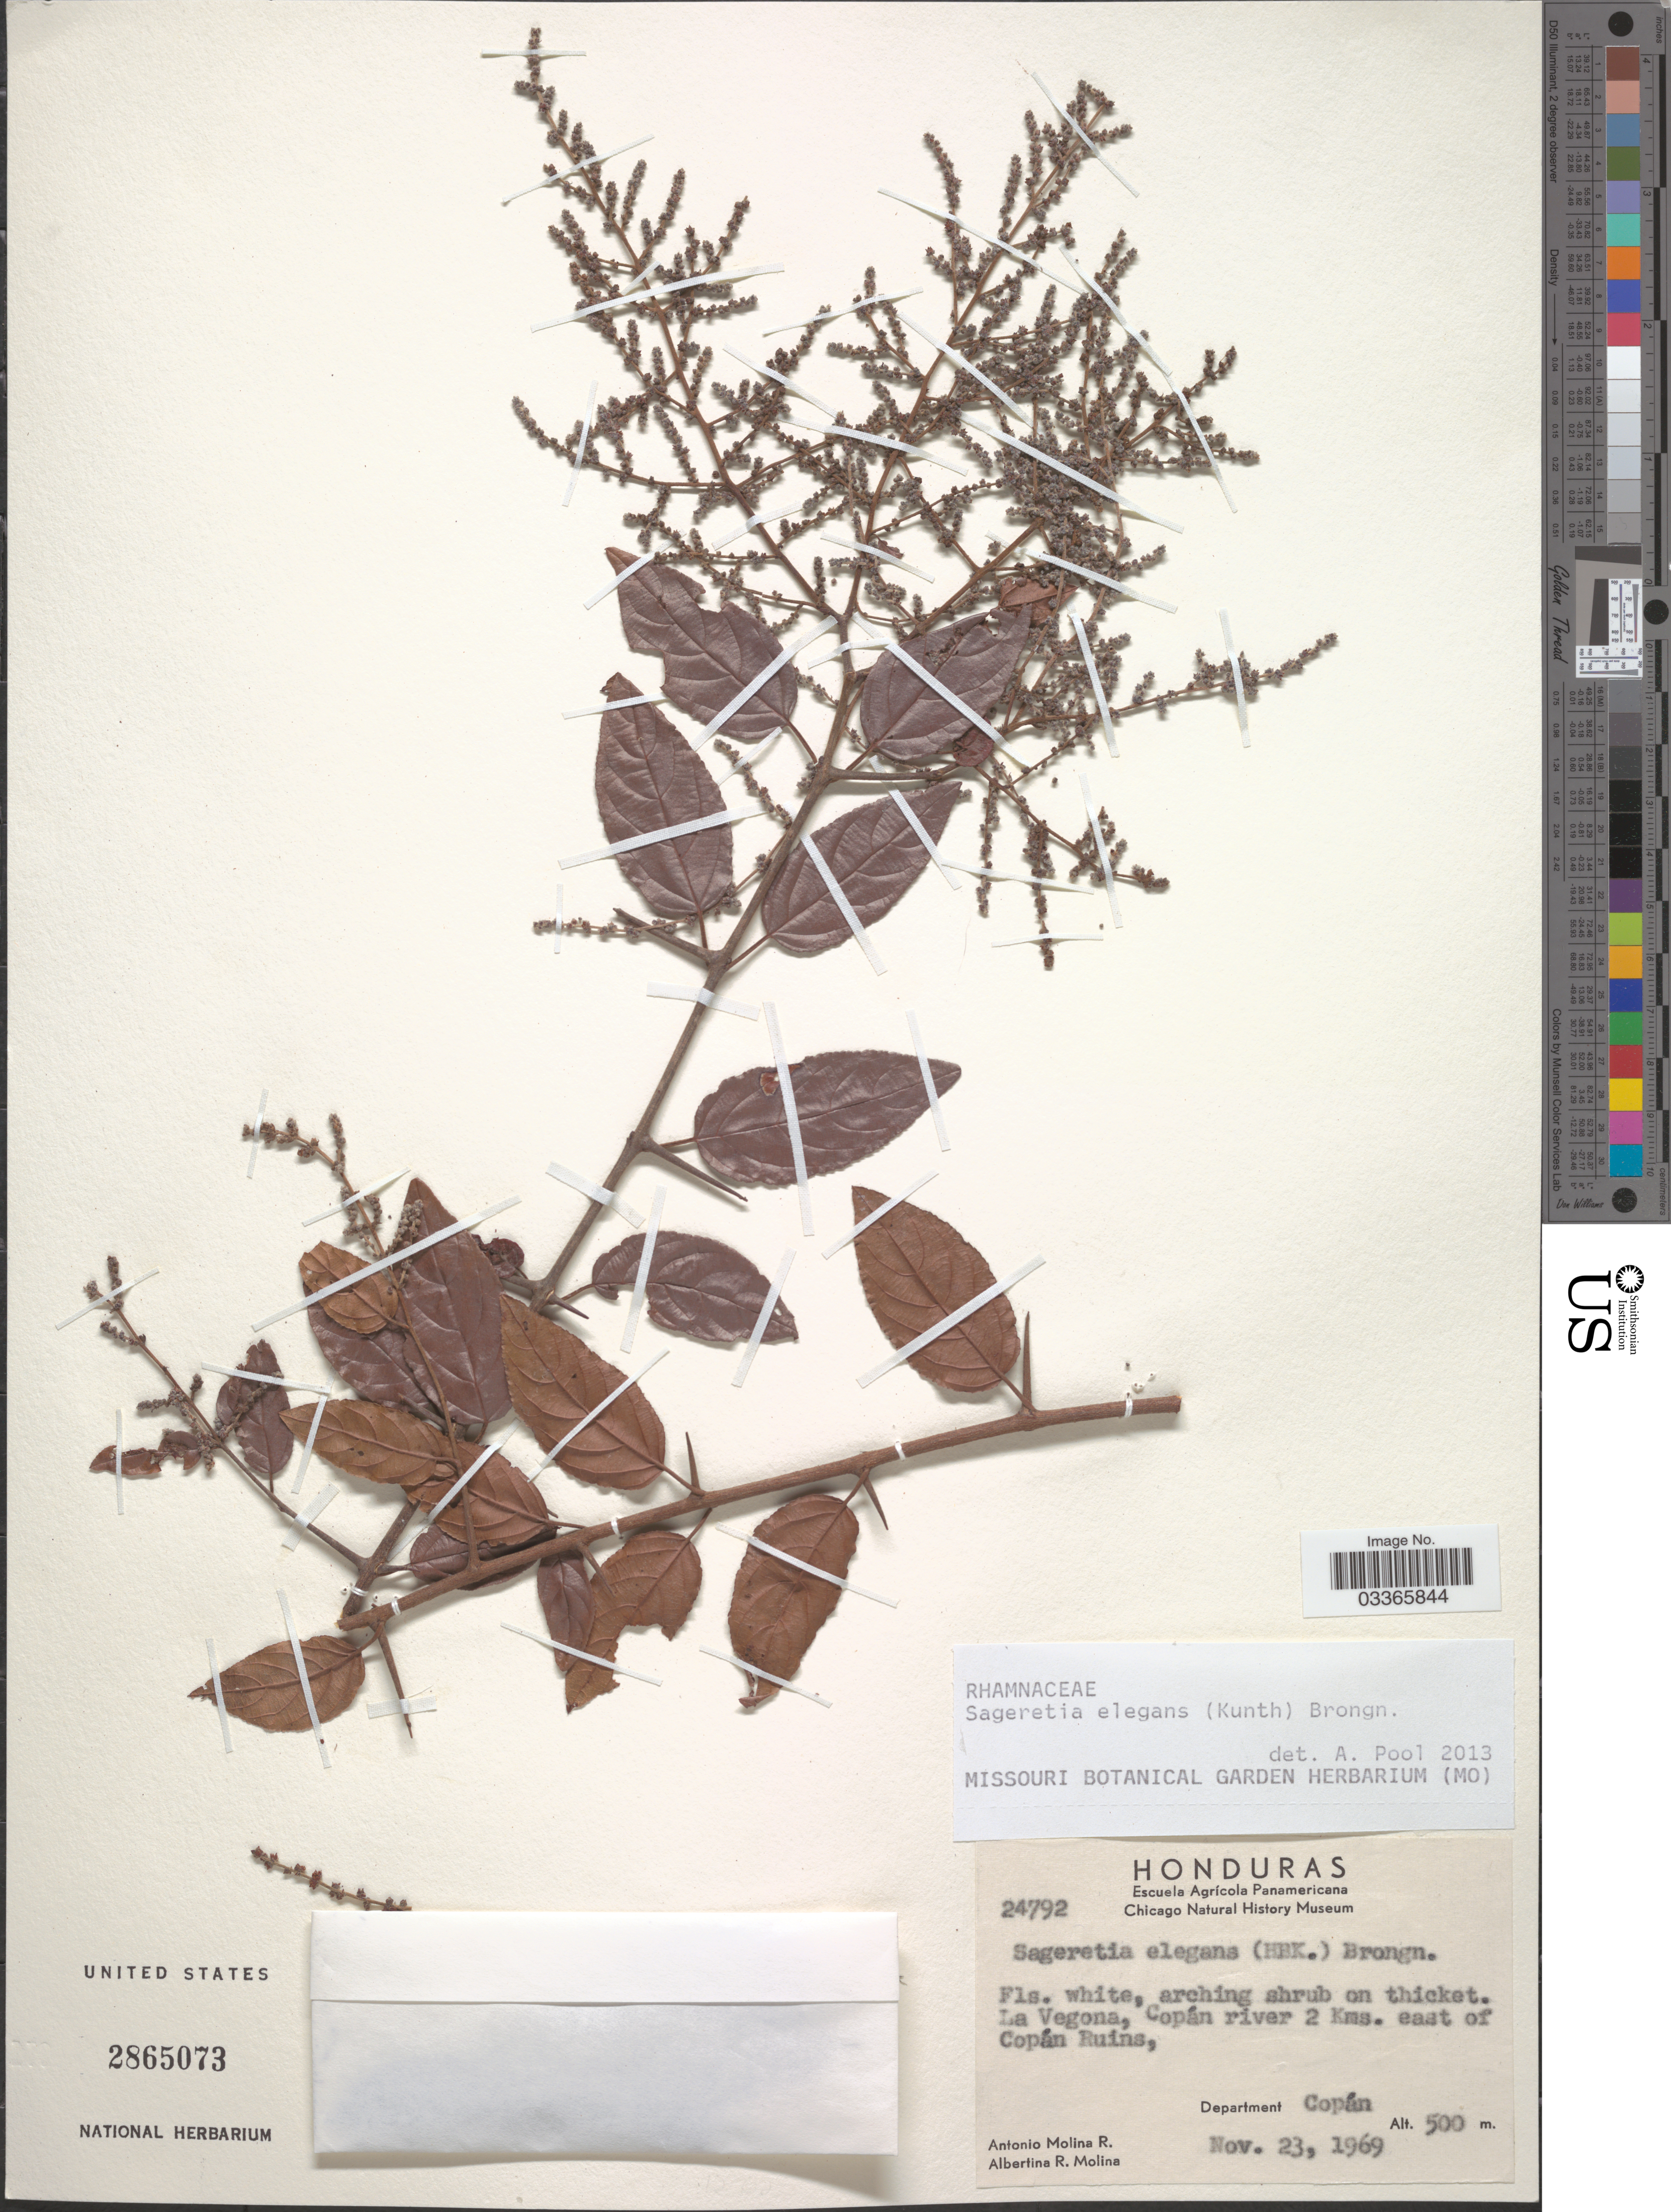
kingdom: Plantae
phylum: Tracheophyta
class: Magnoliopsida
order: Rosales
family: Rhamnaceae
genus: Sageretia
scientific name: Sageretia elegans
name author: (Kunth) Brongn.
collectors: A. Molina R. & A. R. Molina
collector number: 24792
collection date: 1969-11-23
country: Honduras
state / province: Copán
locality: La Vegona, Copán river 2 Kms. east of Copán Ruins, Department Copán.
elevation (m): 500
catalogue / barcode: US 2865073